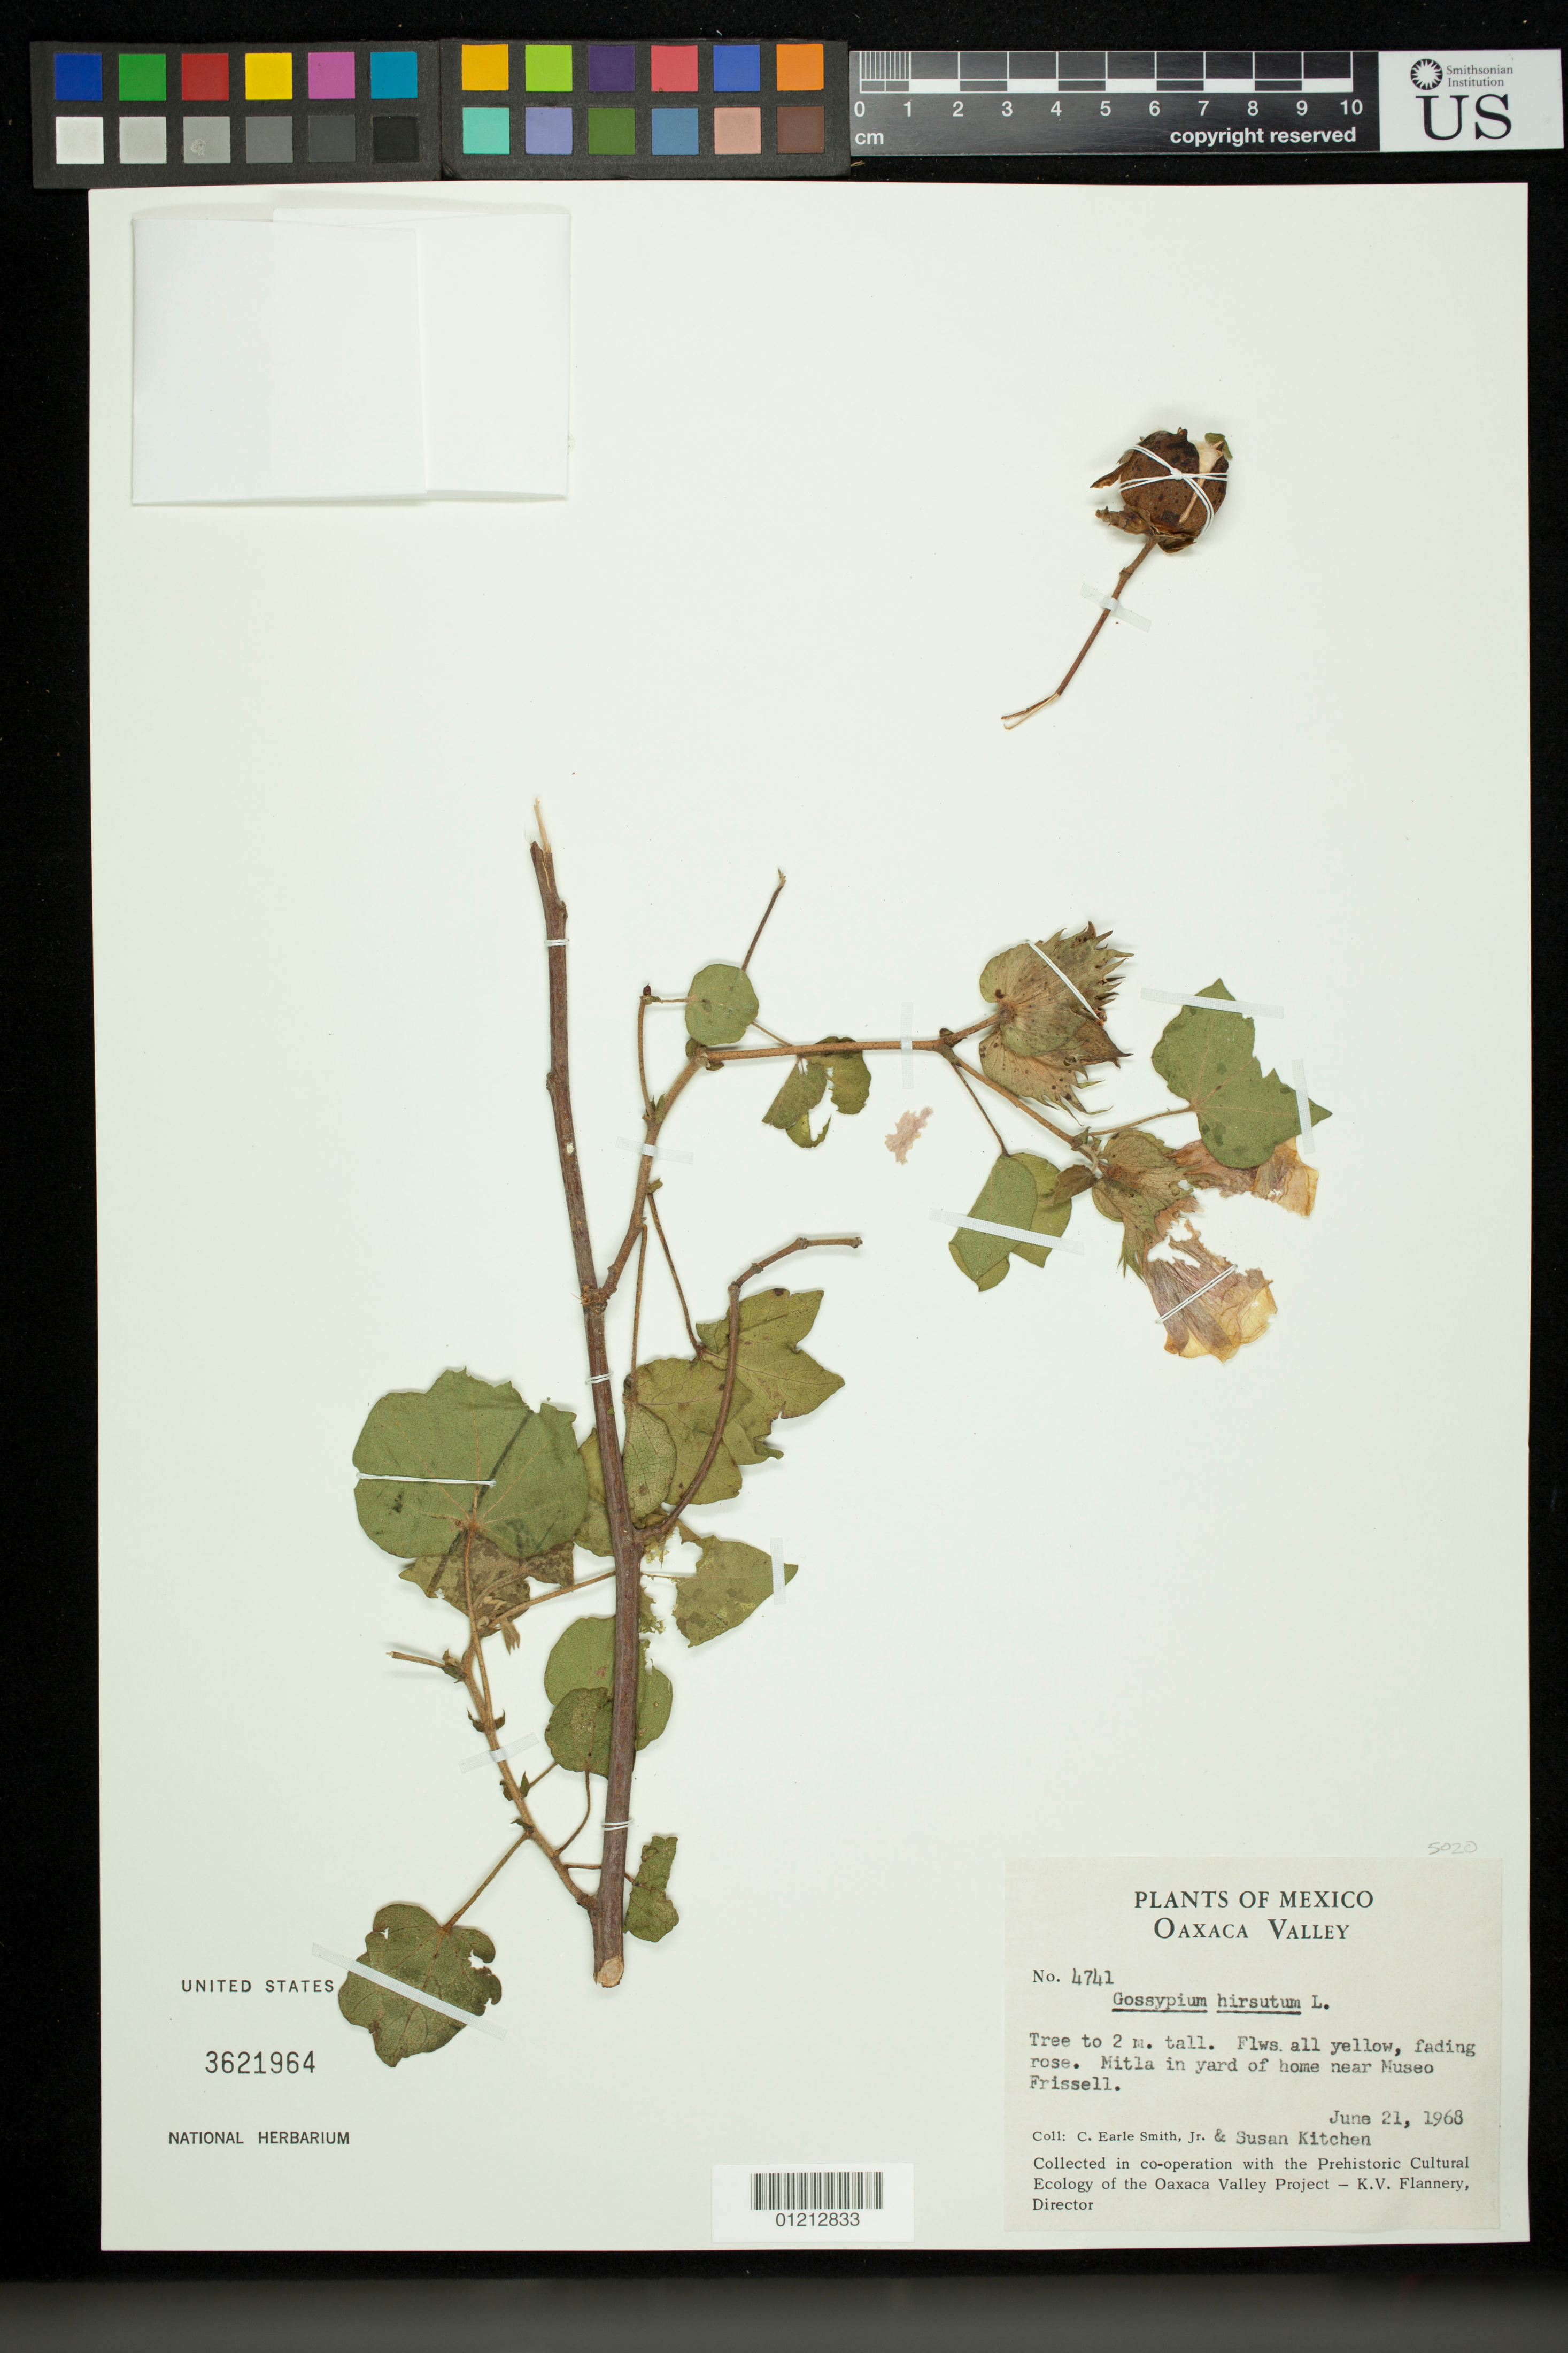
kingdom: Plantae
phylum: Tracheophyta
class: Magnoliopsida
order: Malvales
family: Malvaceae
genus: Gossypium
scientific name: Gossypium hirsutum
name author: L.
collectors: C. E. Smith Jr. & S. Kitchen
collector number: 4741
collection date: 1968-06-21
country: Mexico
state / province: Oaxaca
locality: Oaxaca Valley. Mitla in yard of home near Museo Frissell.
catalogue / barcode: US 3621964